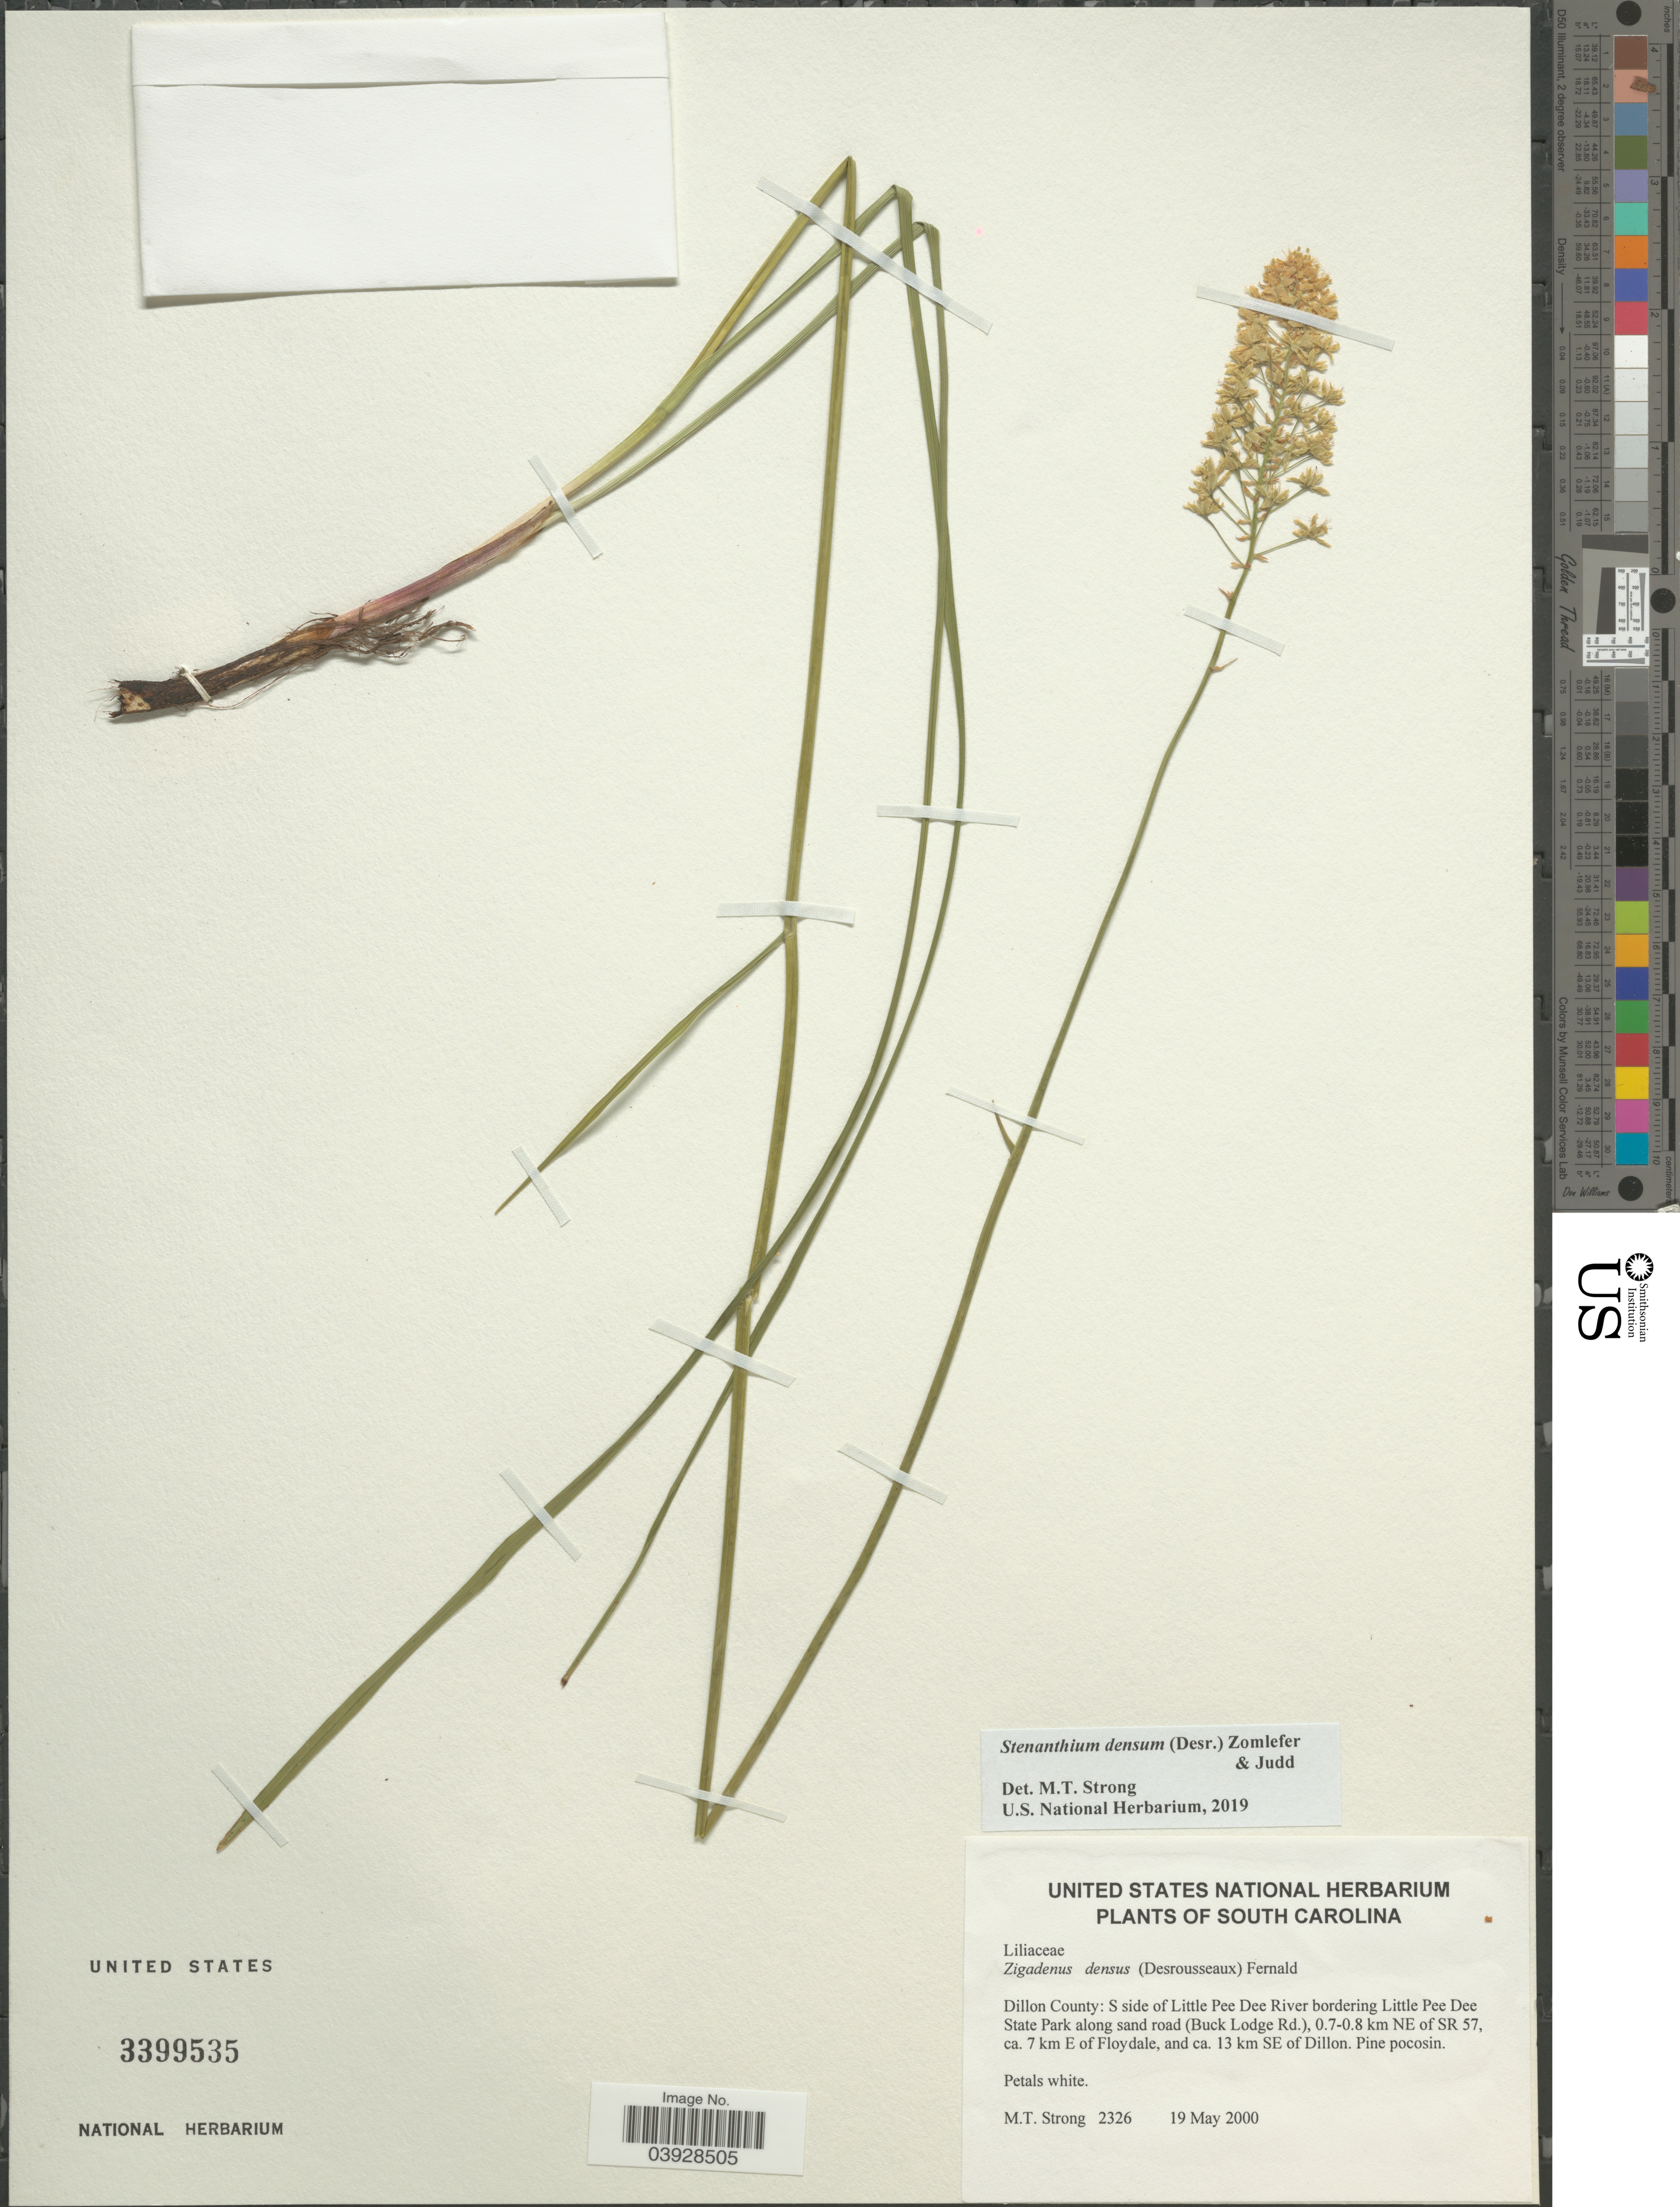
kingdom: Plantae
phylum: Tracheophyta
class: Liliopsida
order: Liliales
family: Melanthiaceae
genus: Stenanthium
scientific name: Stenanthium densum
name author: (Desr.) Zomlefer & Judd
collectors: M. T. Strong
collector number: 2326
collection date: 2000-05-19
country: United States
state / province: South Carolina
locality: Dillon County: S side of Little Pee Dee River bordering Little Pee Dee State Park along sand road (Buck Lodge Rd.), 0.7-0.8 km NE of SR 57, ca. 7 km E of Floydale, and ca. 13 km SE of Dillon.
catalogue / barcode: US 3399535